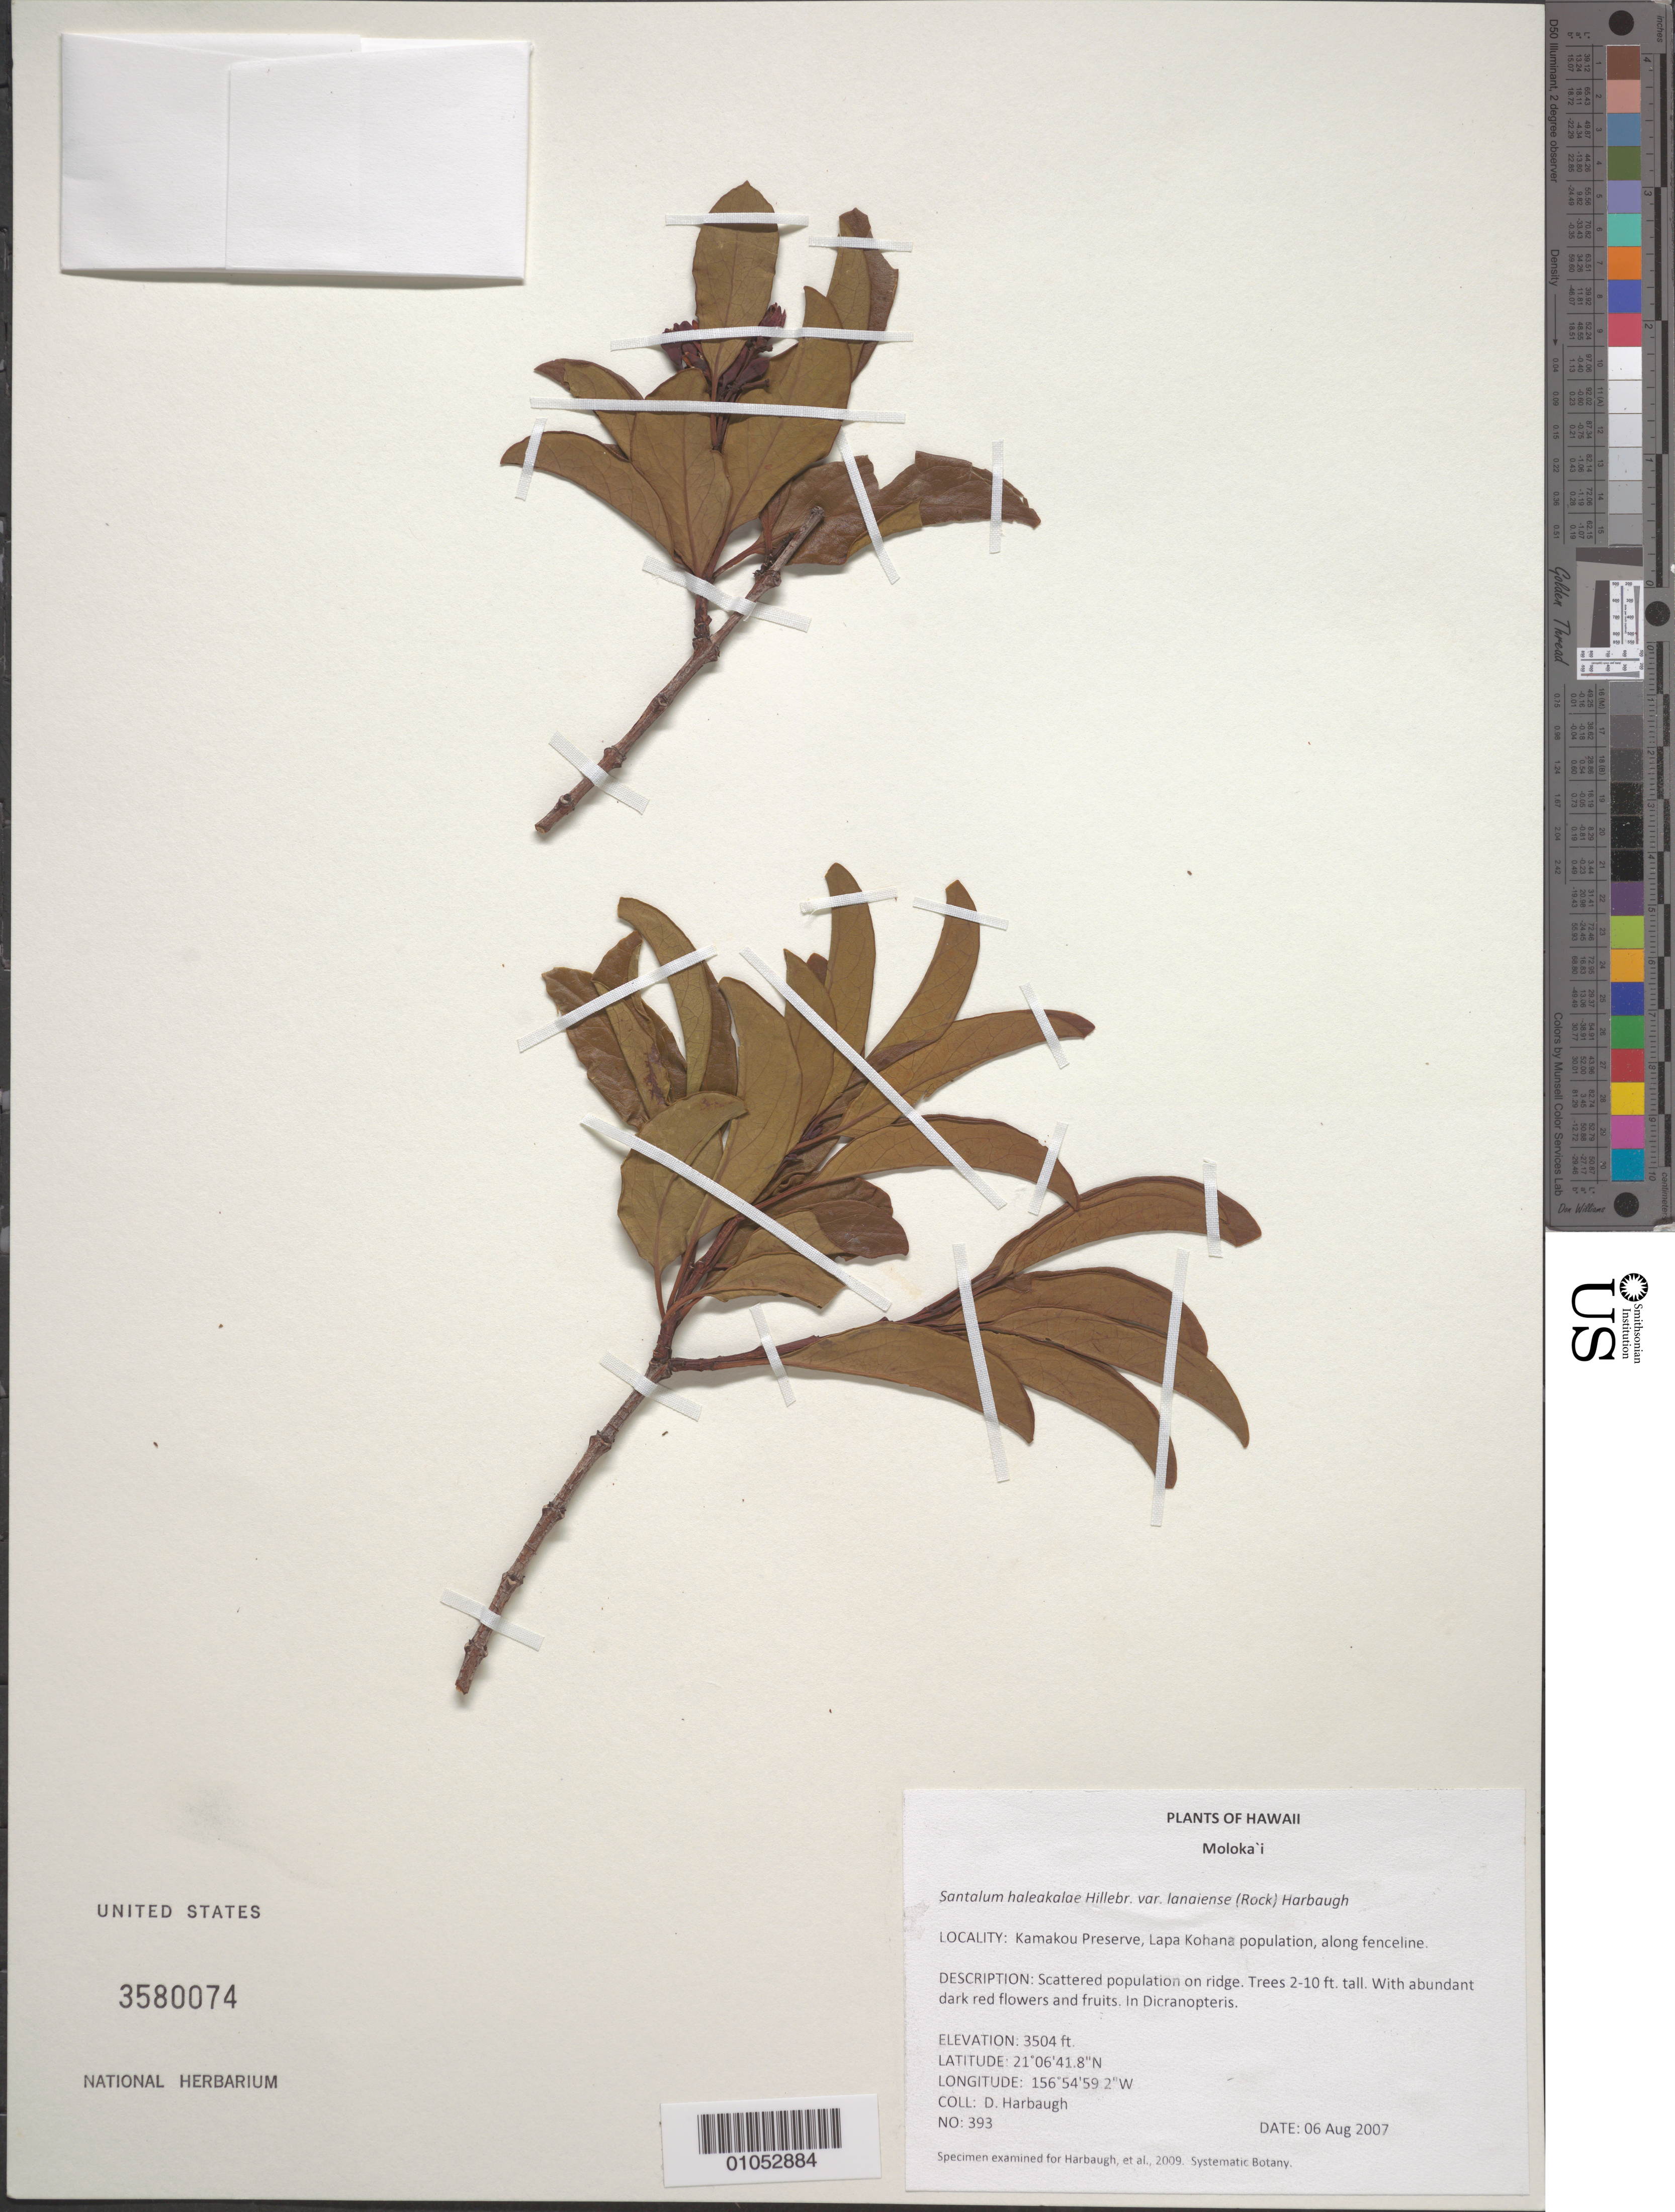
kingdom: Plantae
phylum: Tracheophyta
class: Magnoliopsida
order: Santalales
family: Santalaceae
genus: Santalum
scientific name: Santalum haleakalae var. lanaiense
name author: (Rock) Harbaugh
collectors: D. Harbaugh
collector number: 393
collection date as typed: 6 Aug 2007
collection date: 2007-08-06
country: United States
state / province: Hawaii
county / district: Maui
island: Moloka'i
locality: Kamakou Preserve, Lapa Kohana population, along fenceline.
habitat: On ridge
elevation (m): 1068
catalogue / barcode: US 3580074